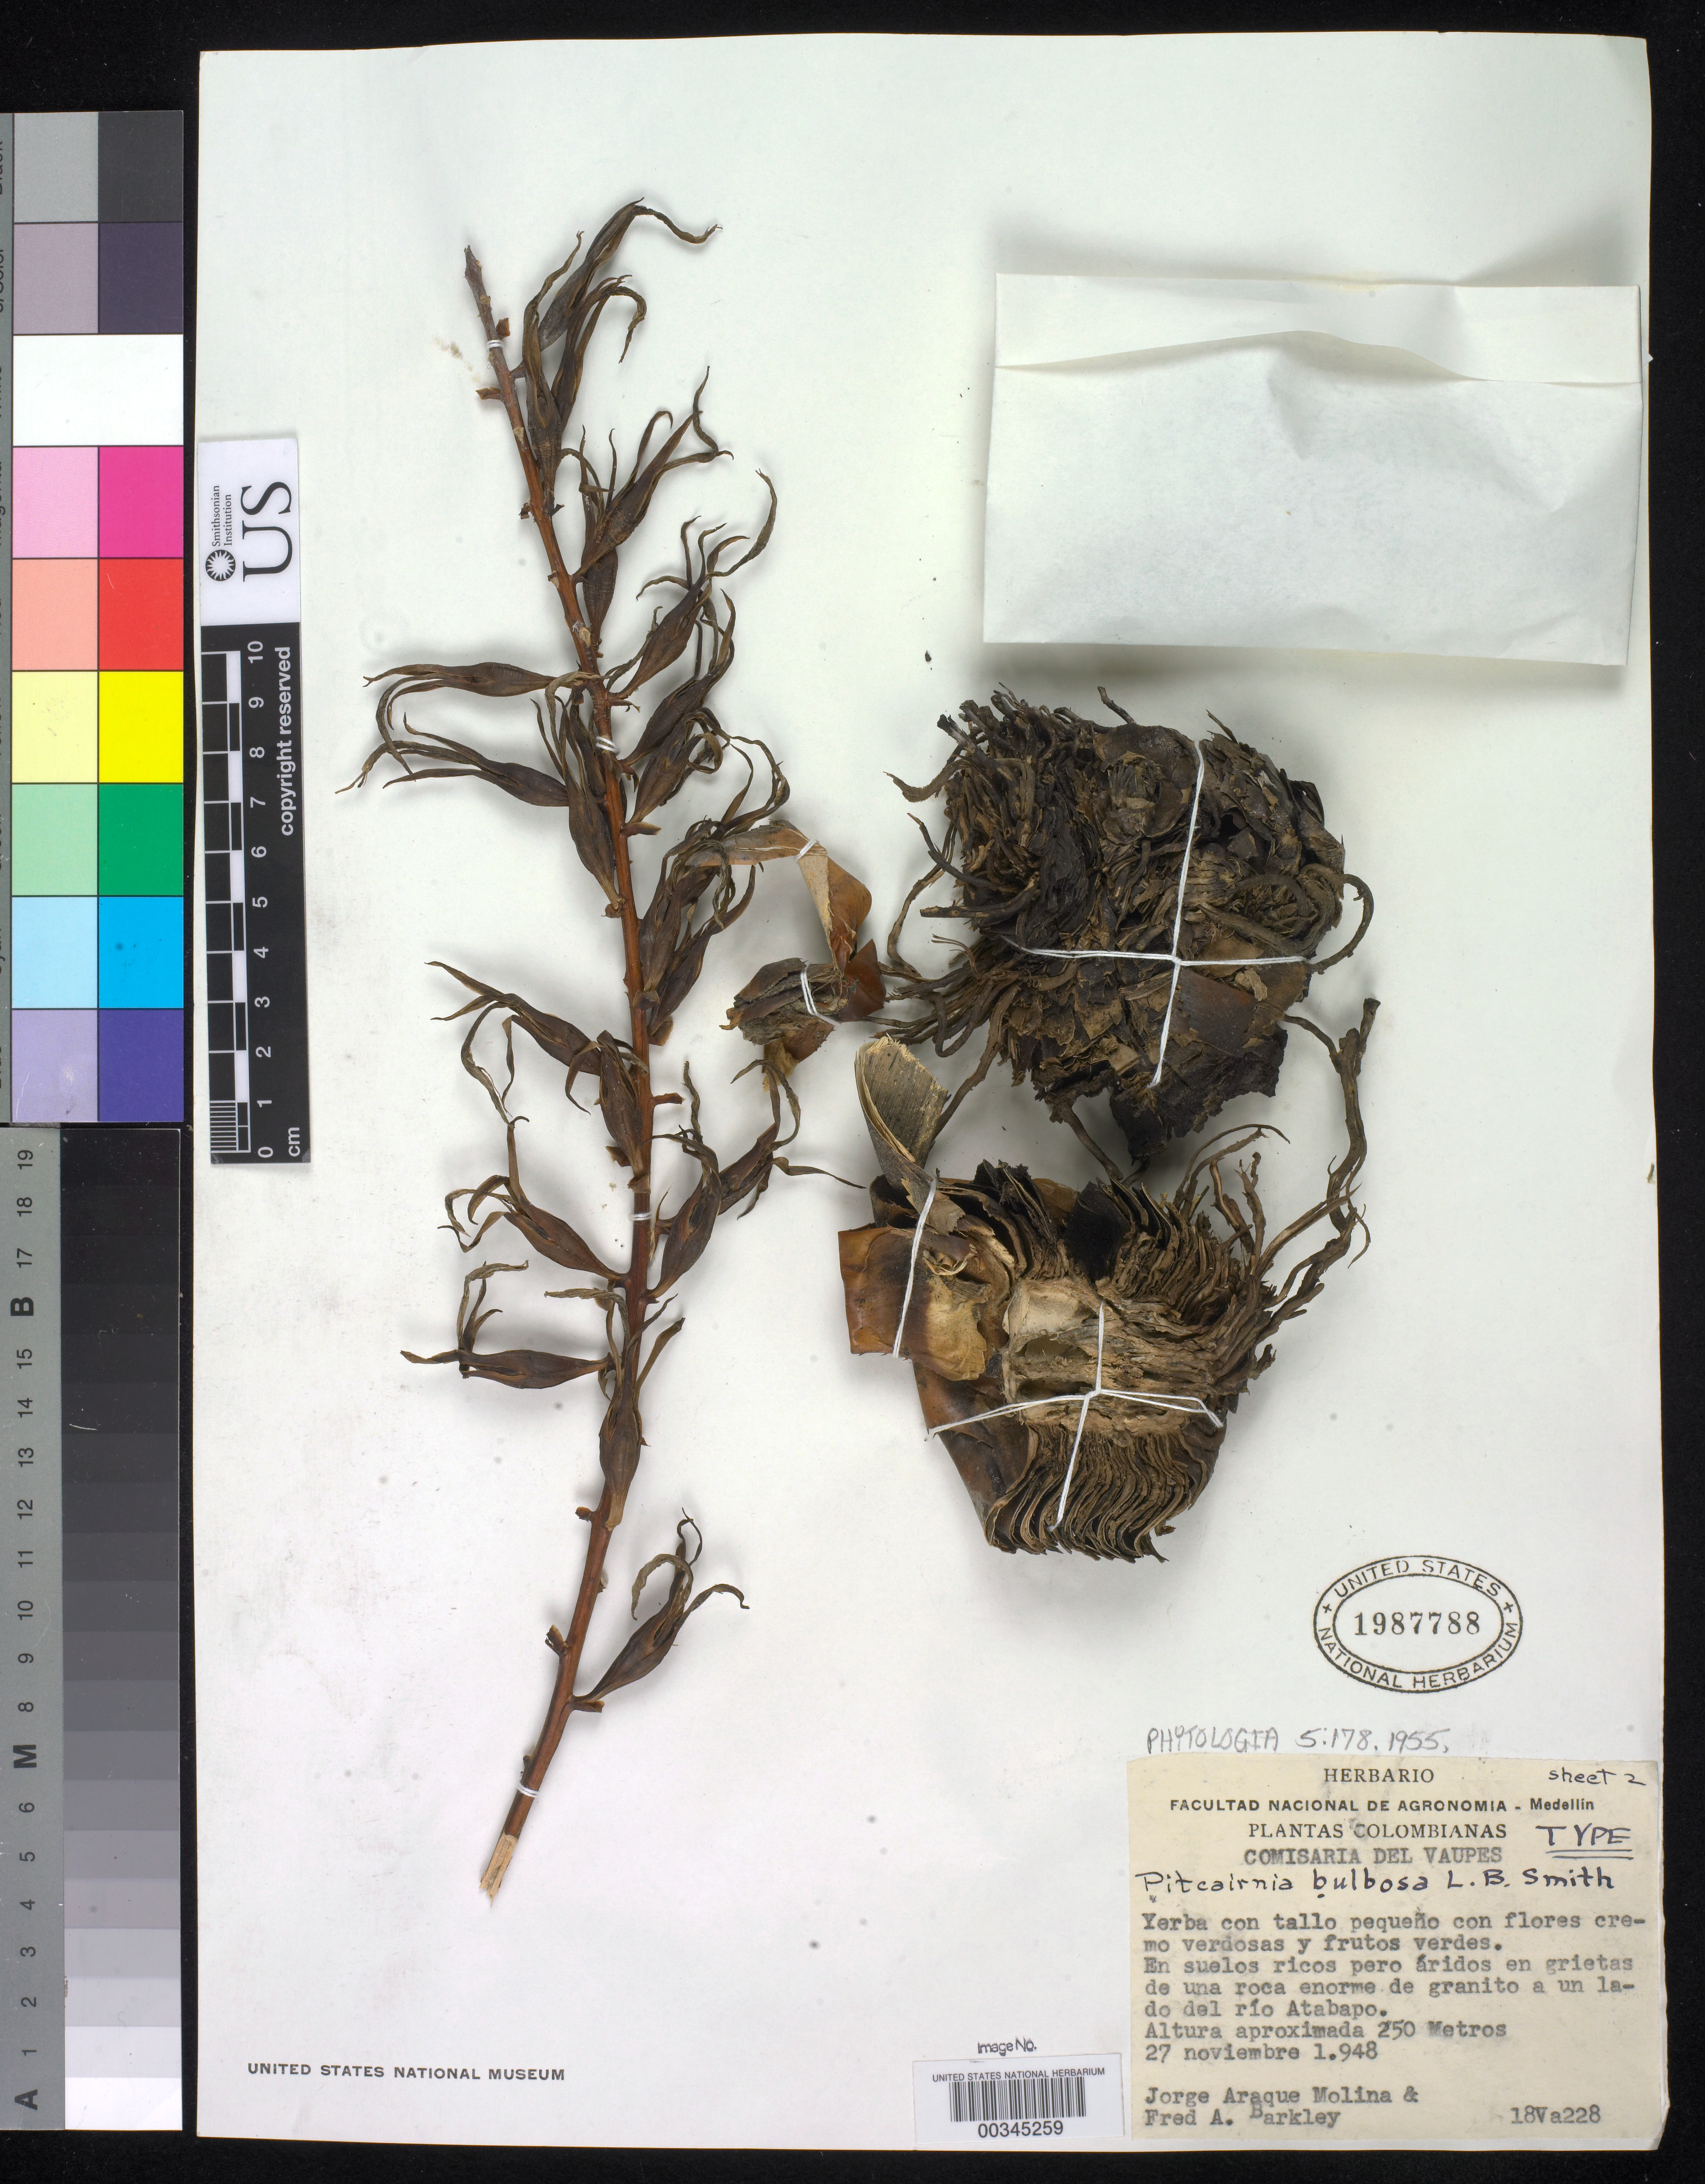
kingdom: Plantae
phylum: Tracheophyta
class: Liliopsida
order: Poales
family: Bromeliaceae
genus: Pitcairnia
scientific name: Pitcairnia bulbosa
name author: L.B. Sm.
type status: Isotype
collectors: J. Araque Molina & F. A. Barkley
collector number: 18va228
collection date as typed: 27 Nov 1948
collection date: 1948-11-27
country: Colombia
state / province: Vaupés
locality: Lado del Rio Atabapo.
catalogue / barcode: US 1987788